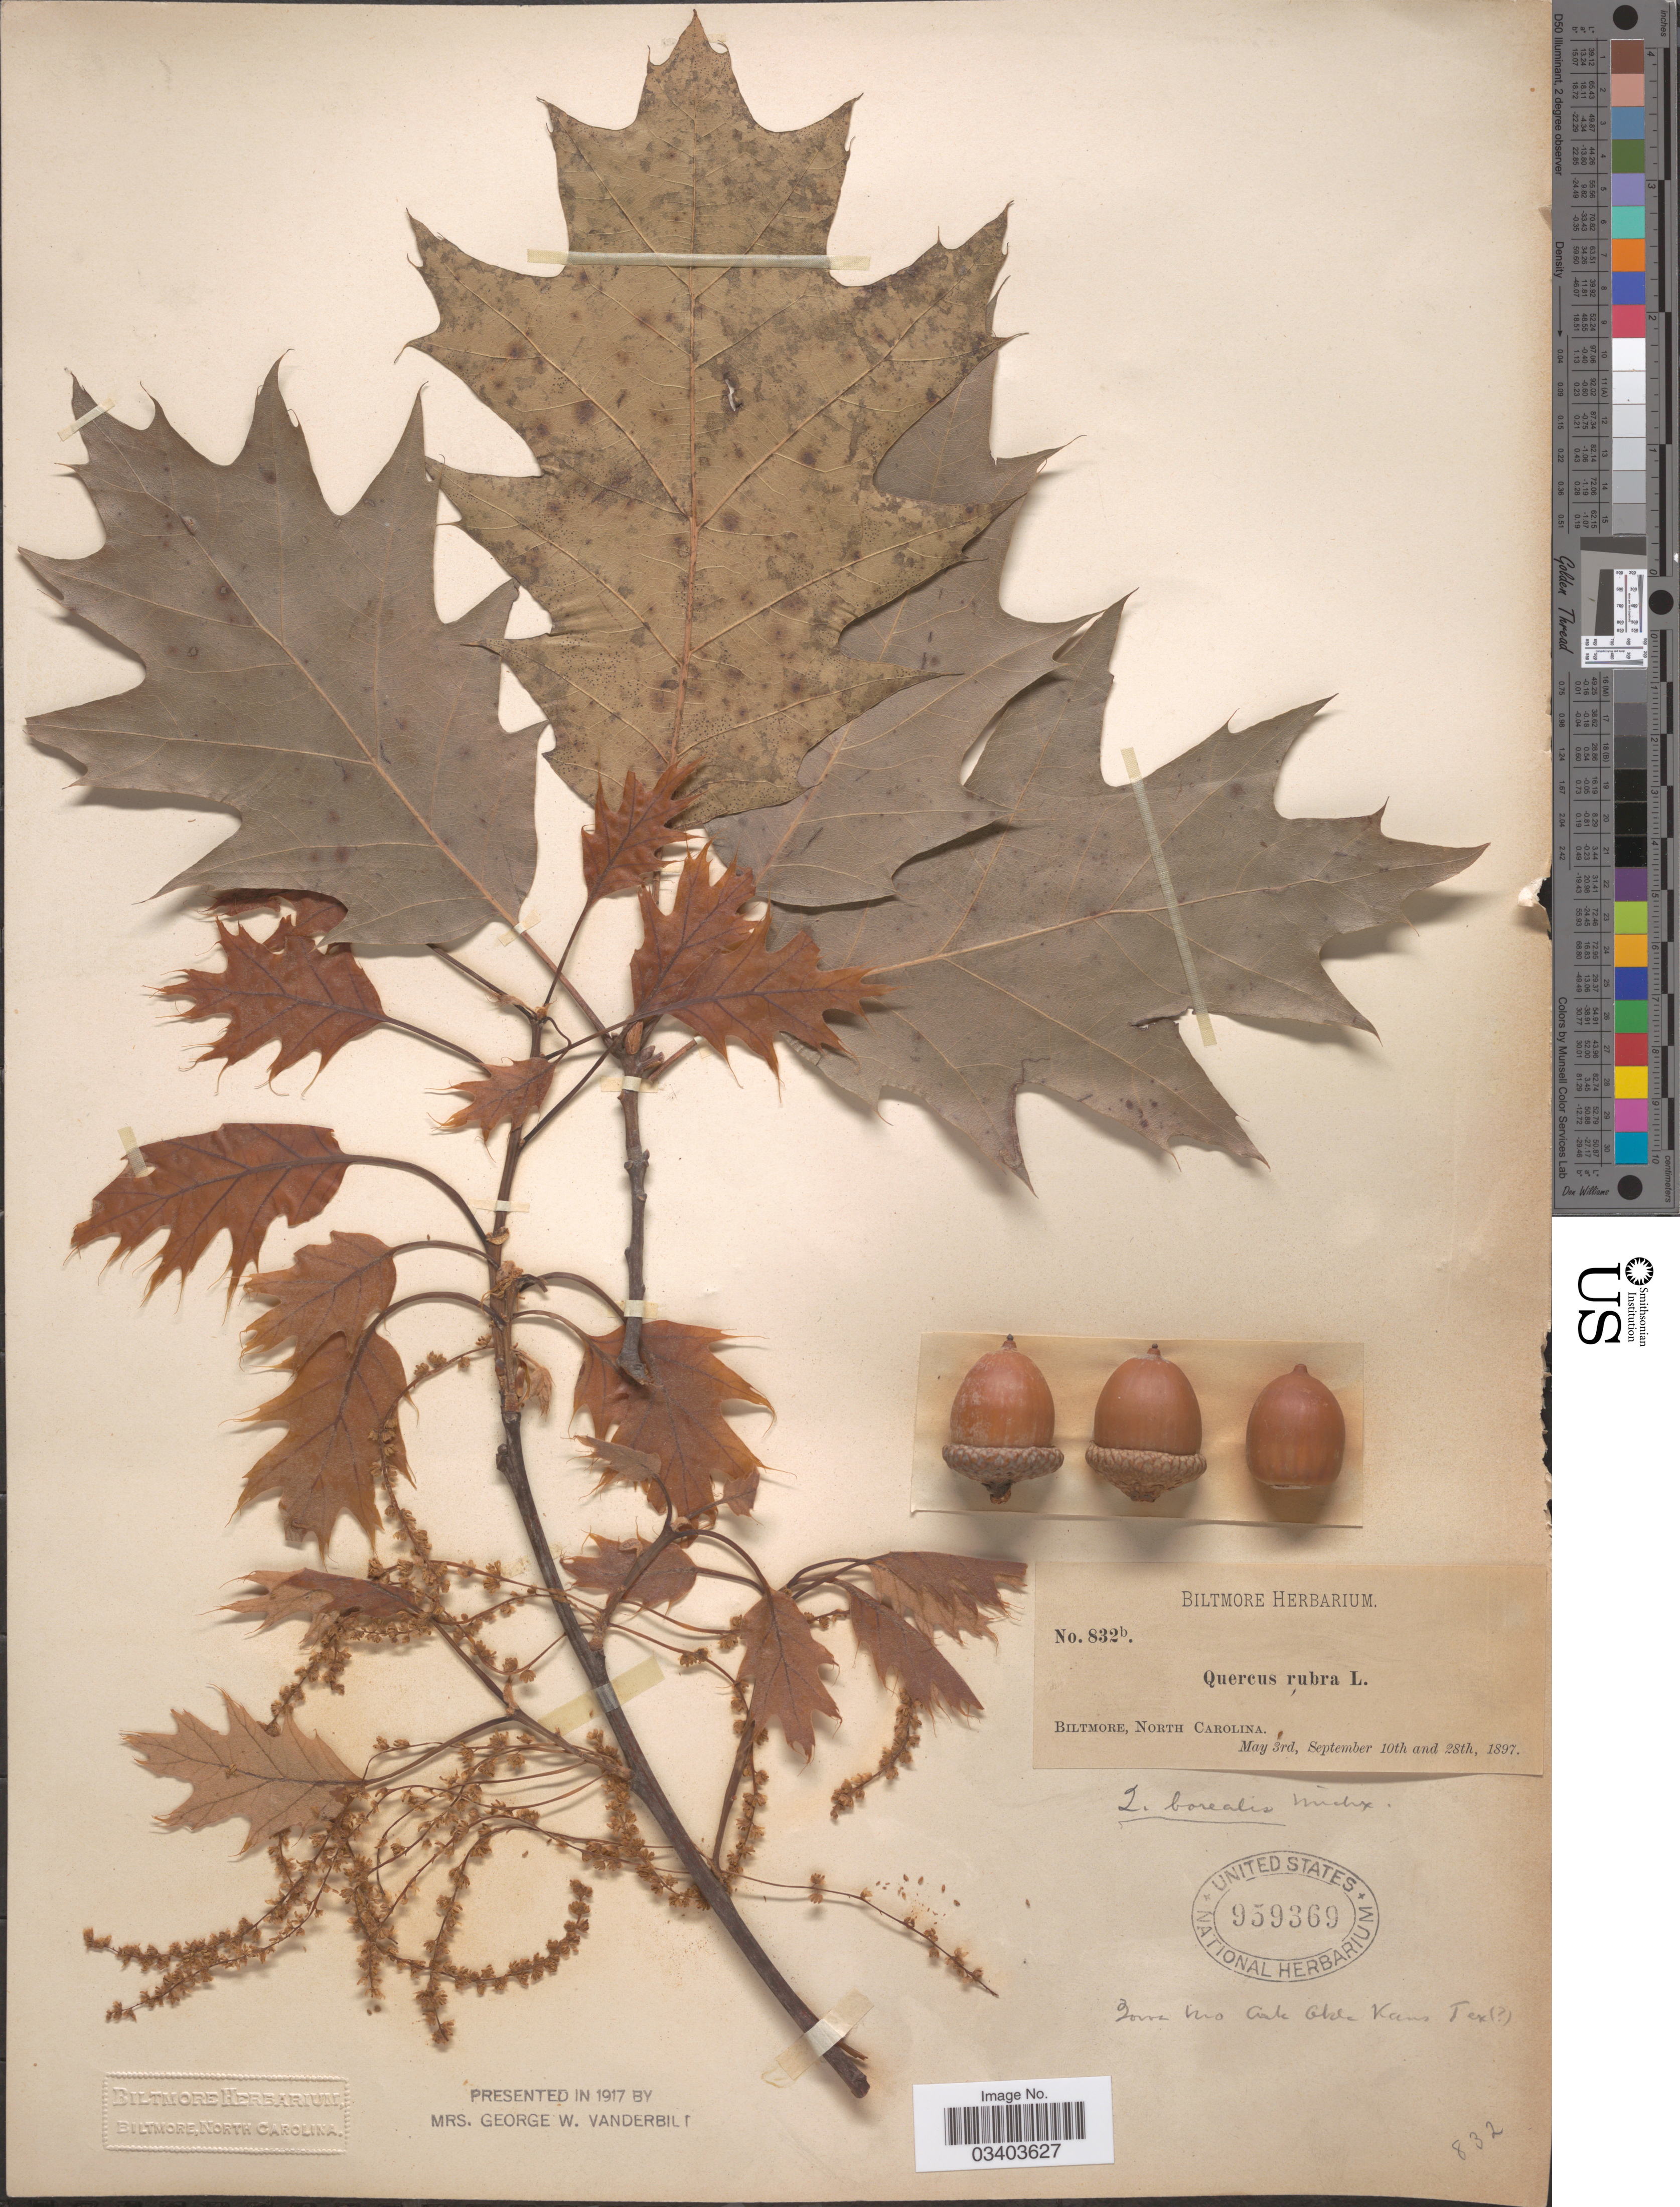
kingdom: Plantae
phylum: Tracheophyta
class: Magnoliopsida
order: Fagales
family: Fagaceae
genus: Quercus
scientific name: Quercus borealis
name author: F. Michx.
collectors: ex herb. Biltmore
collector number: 832b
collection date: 1897-05-03/1897-09-28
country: United States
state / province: North Carolina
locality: Biltmore.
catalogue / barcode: US 959369